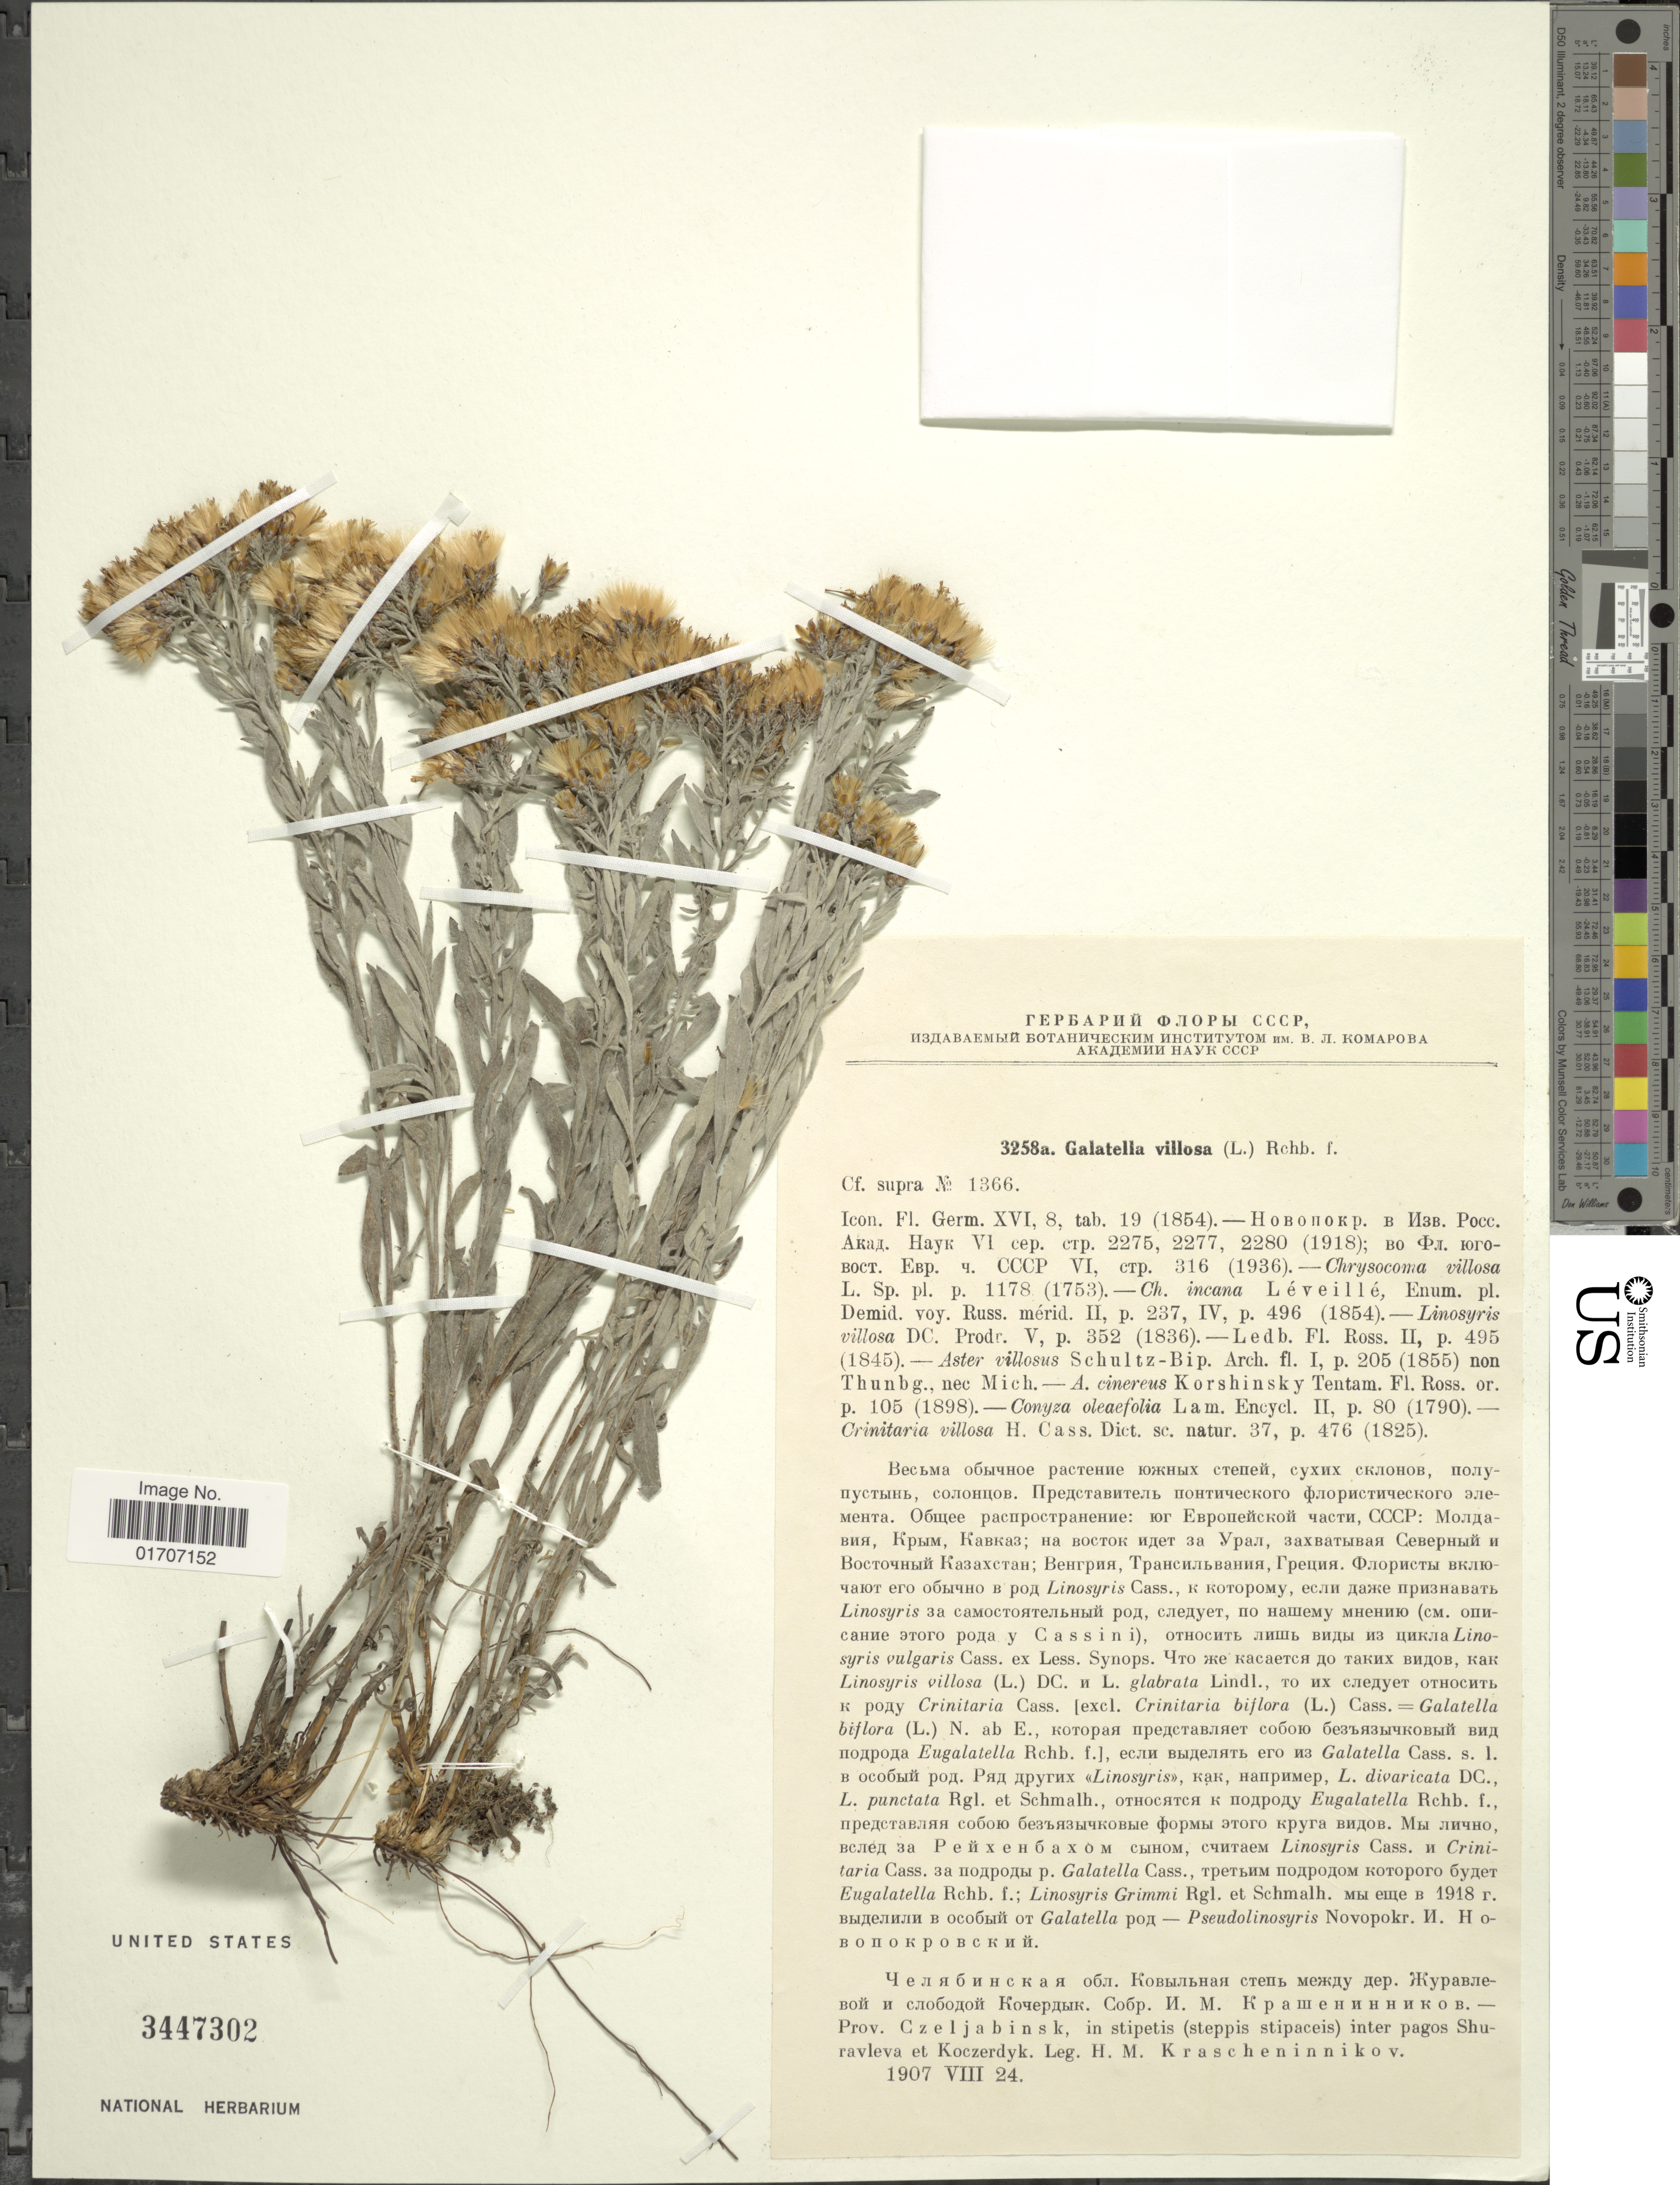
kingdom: Plantae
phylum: Tracheophyta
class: Magnoliopsida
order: Asterales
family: Asteraceae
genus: Galatella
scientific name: Galatella villosa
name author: (L.) Rchb. f.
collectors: H. Krascheninnikov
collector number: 3258a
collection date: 1907-08-24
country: Russian Federation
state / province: Chelyabinsk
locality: in stipetis (steppis stipaceis) inter pagos Shuravleva et Koczerdyk,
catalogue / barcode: US 3447302